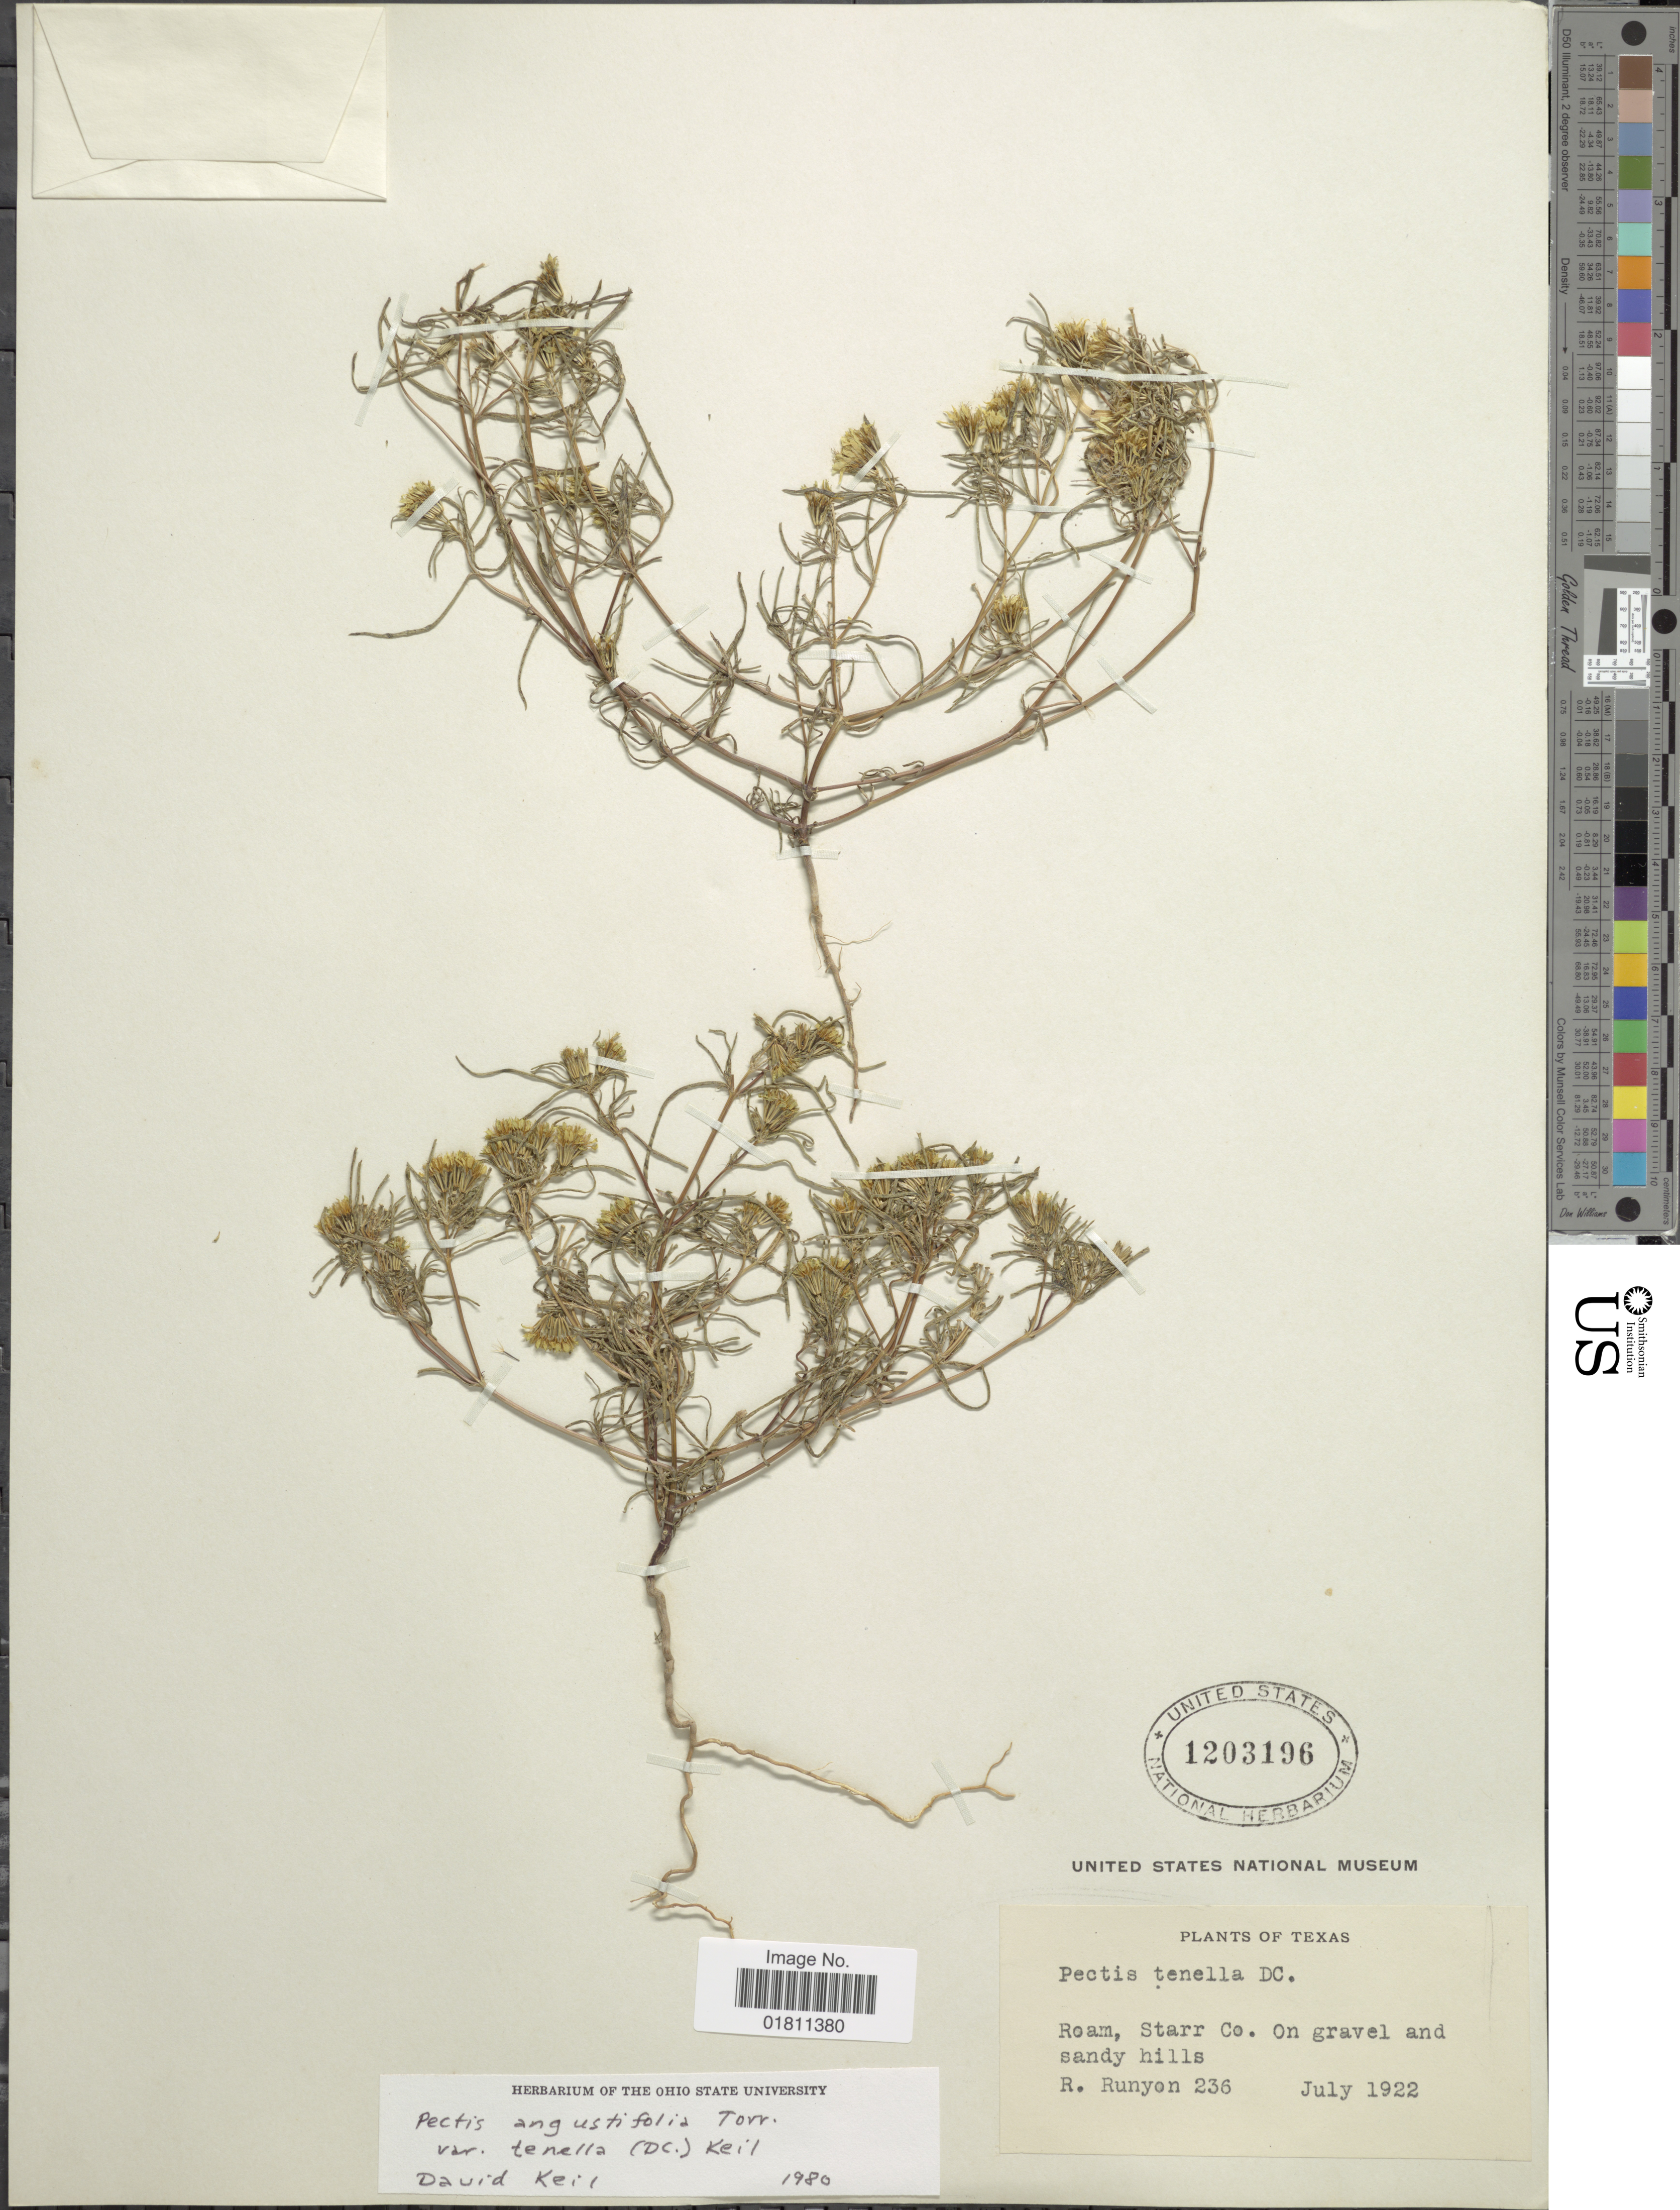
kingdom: Plantae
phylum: Tracheophyta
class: Magnoliopsida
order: Asterales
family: Asteraceae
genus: Pectis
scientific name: Pectis angustifolia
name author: Torr.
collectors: R. Runyon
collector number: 236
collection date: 1922-07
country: United States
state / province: Texas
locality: Texas, Roam, Starr Co. on Gravel and sandy hills.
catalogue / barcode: US 1203196